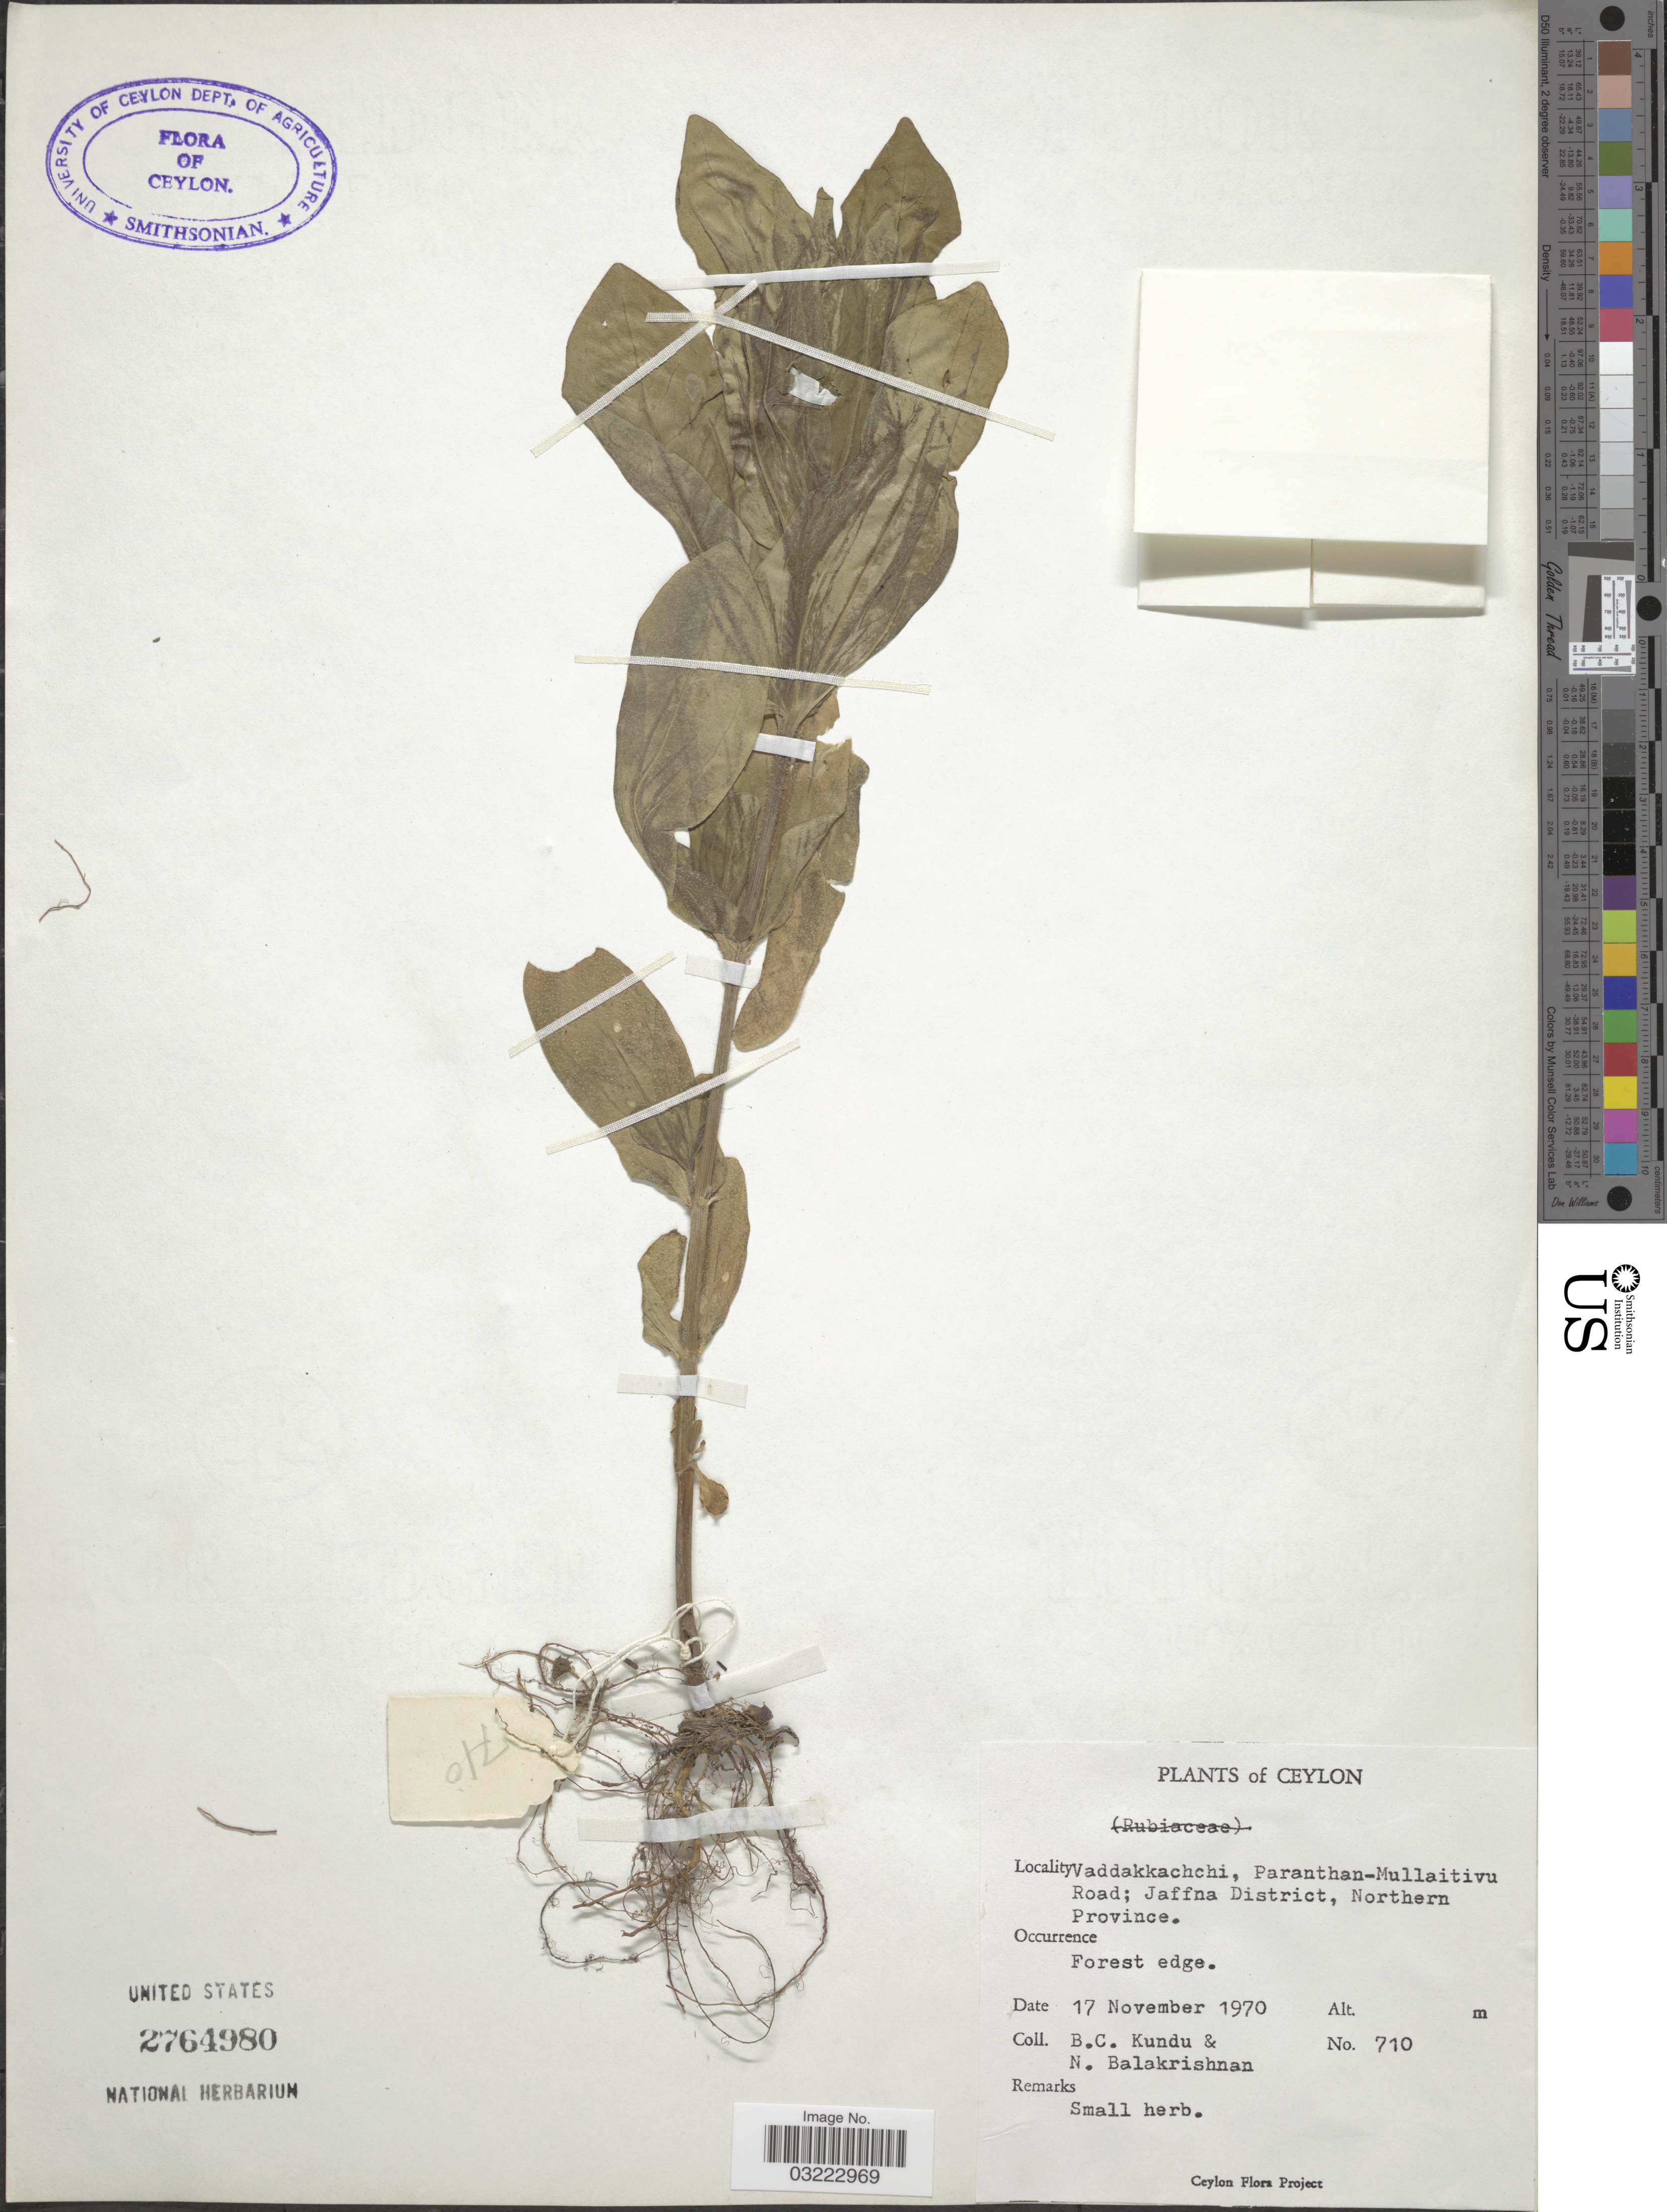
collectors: B. C. Kundu & N. Balakrishnan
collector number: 710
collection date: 1970-11-17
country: Sri Lanka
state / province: Northern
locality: Ceylon. Vaddakkachchi, Paranthan-Mullaitivu Road; Jaffna District.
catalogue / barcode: US 2764980